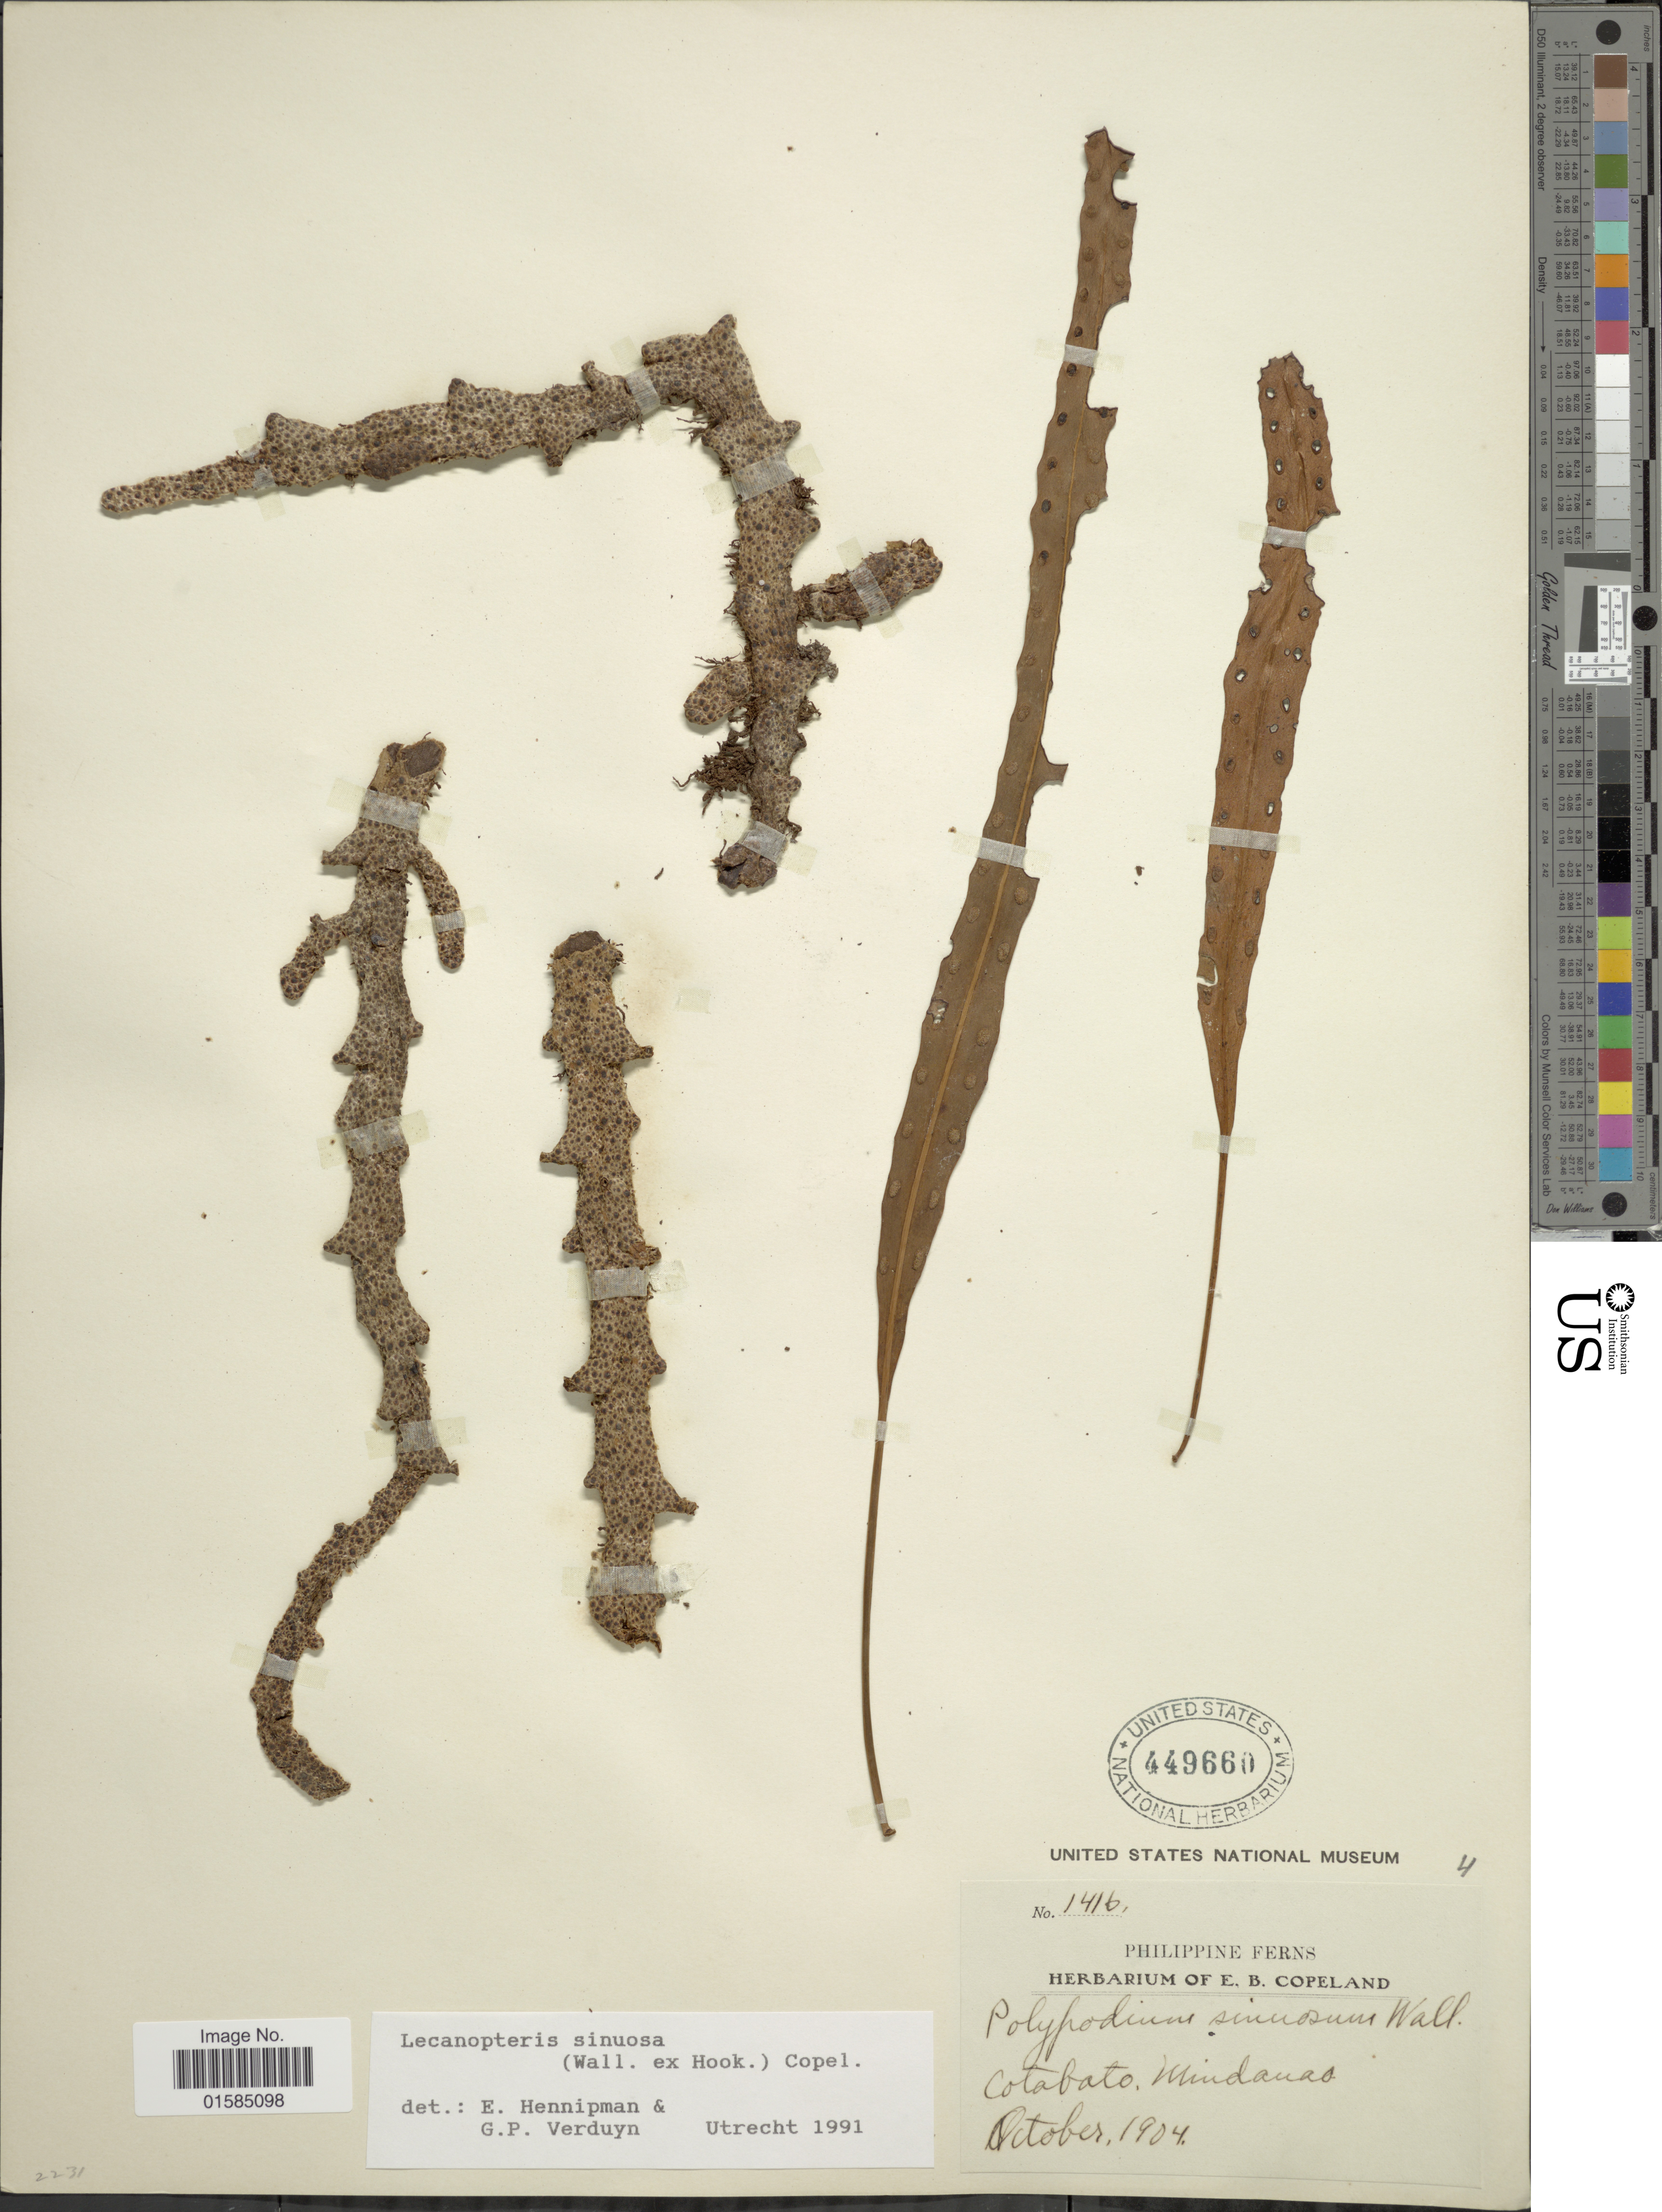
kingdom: Plantae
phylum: Tracheophyta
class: Polypodiopsida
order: Polypodiales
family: Polypodiaceae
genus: Lecanopteris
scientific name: Lecanopteris sinuosa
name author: (Wall. ex Hook.) Copel.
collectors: E. B. Copeland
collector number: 1416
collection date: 1904-10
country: Philippines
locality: Philippine, Colabato, Mindanao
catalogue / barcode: US 449660